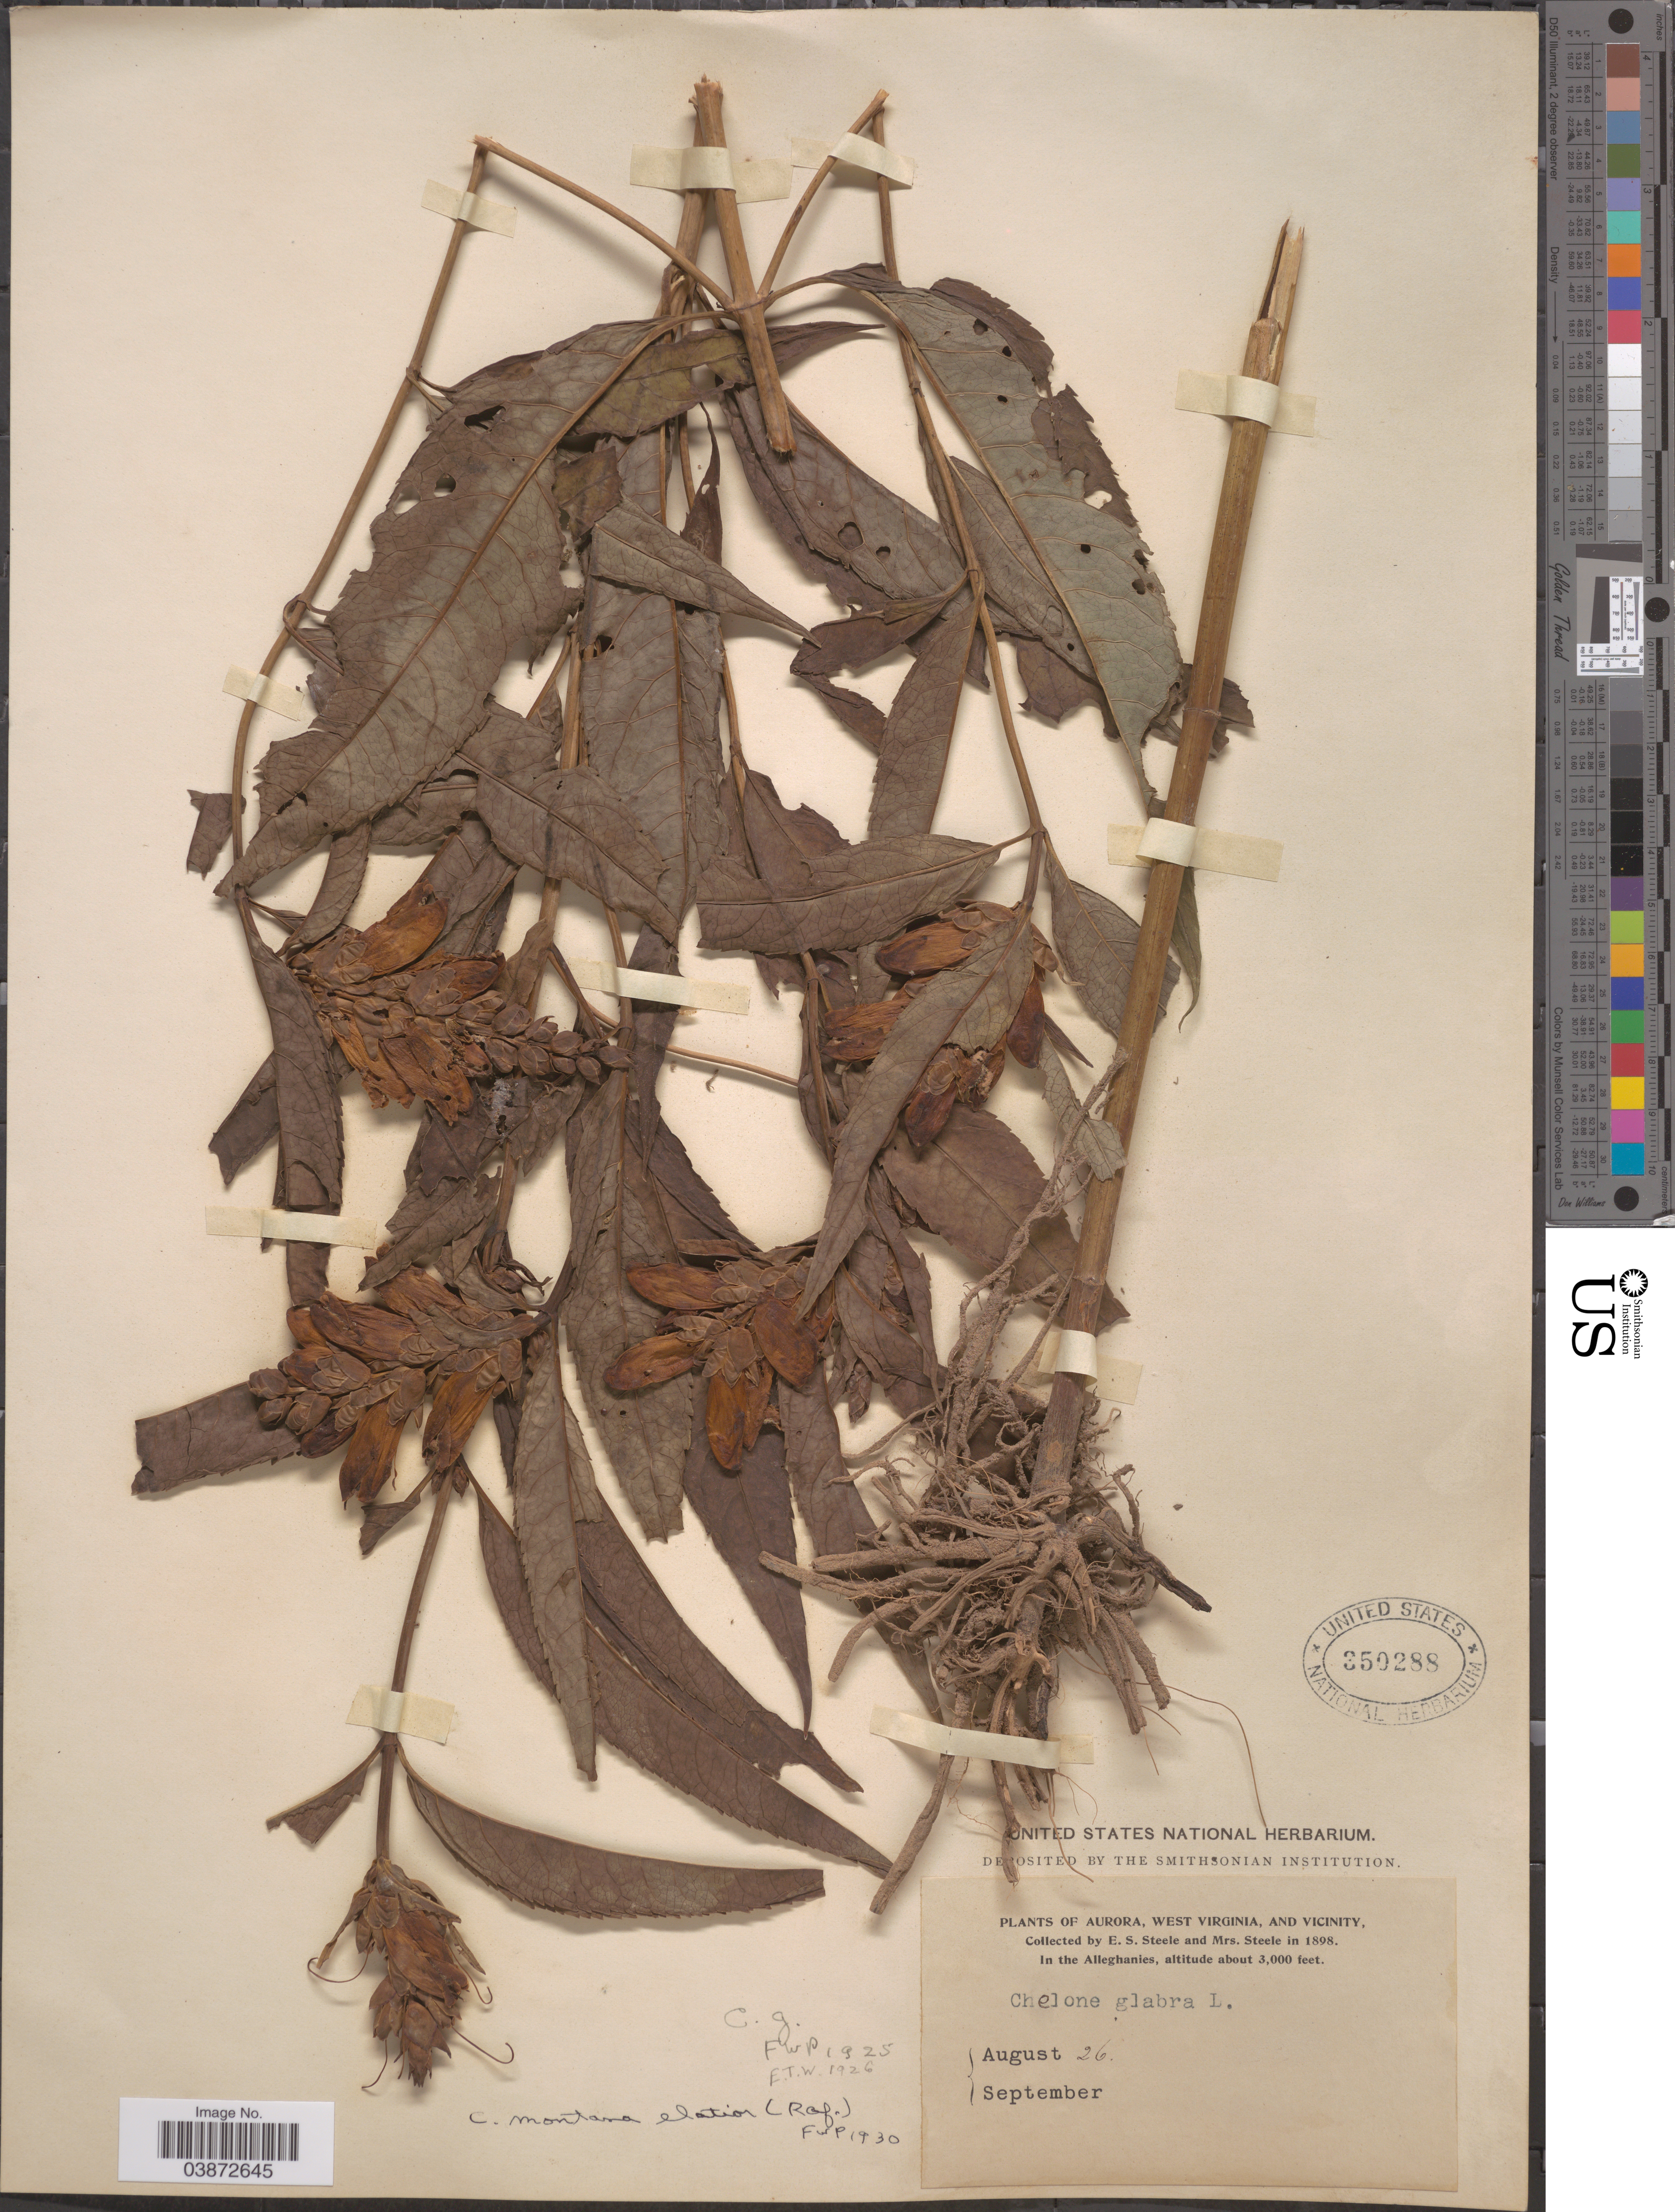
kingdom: Plantae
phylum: Tracheophyta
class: Magnoliopsida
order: Lamiales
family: Plantaginaceae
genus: Chelone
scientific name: Chelone montana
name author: (Raf.) Pennell & Wherry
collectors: E. Steele & Mrs. E. S. Steele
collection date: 1898-08-26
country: United States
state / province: West Virginia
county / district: Preston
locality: Aurora, West Virginia, and vicinity. In the Alleghanies.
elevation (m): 914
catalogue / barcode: US 350288